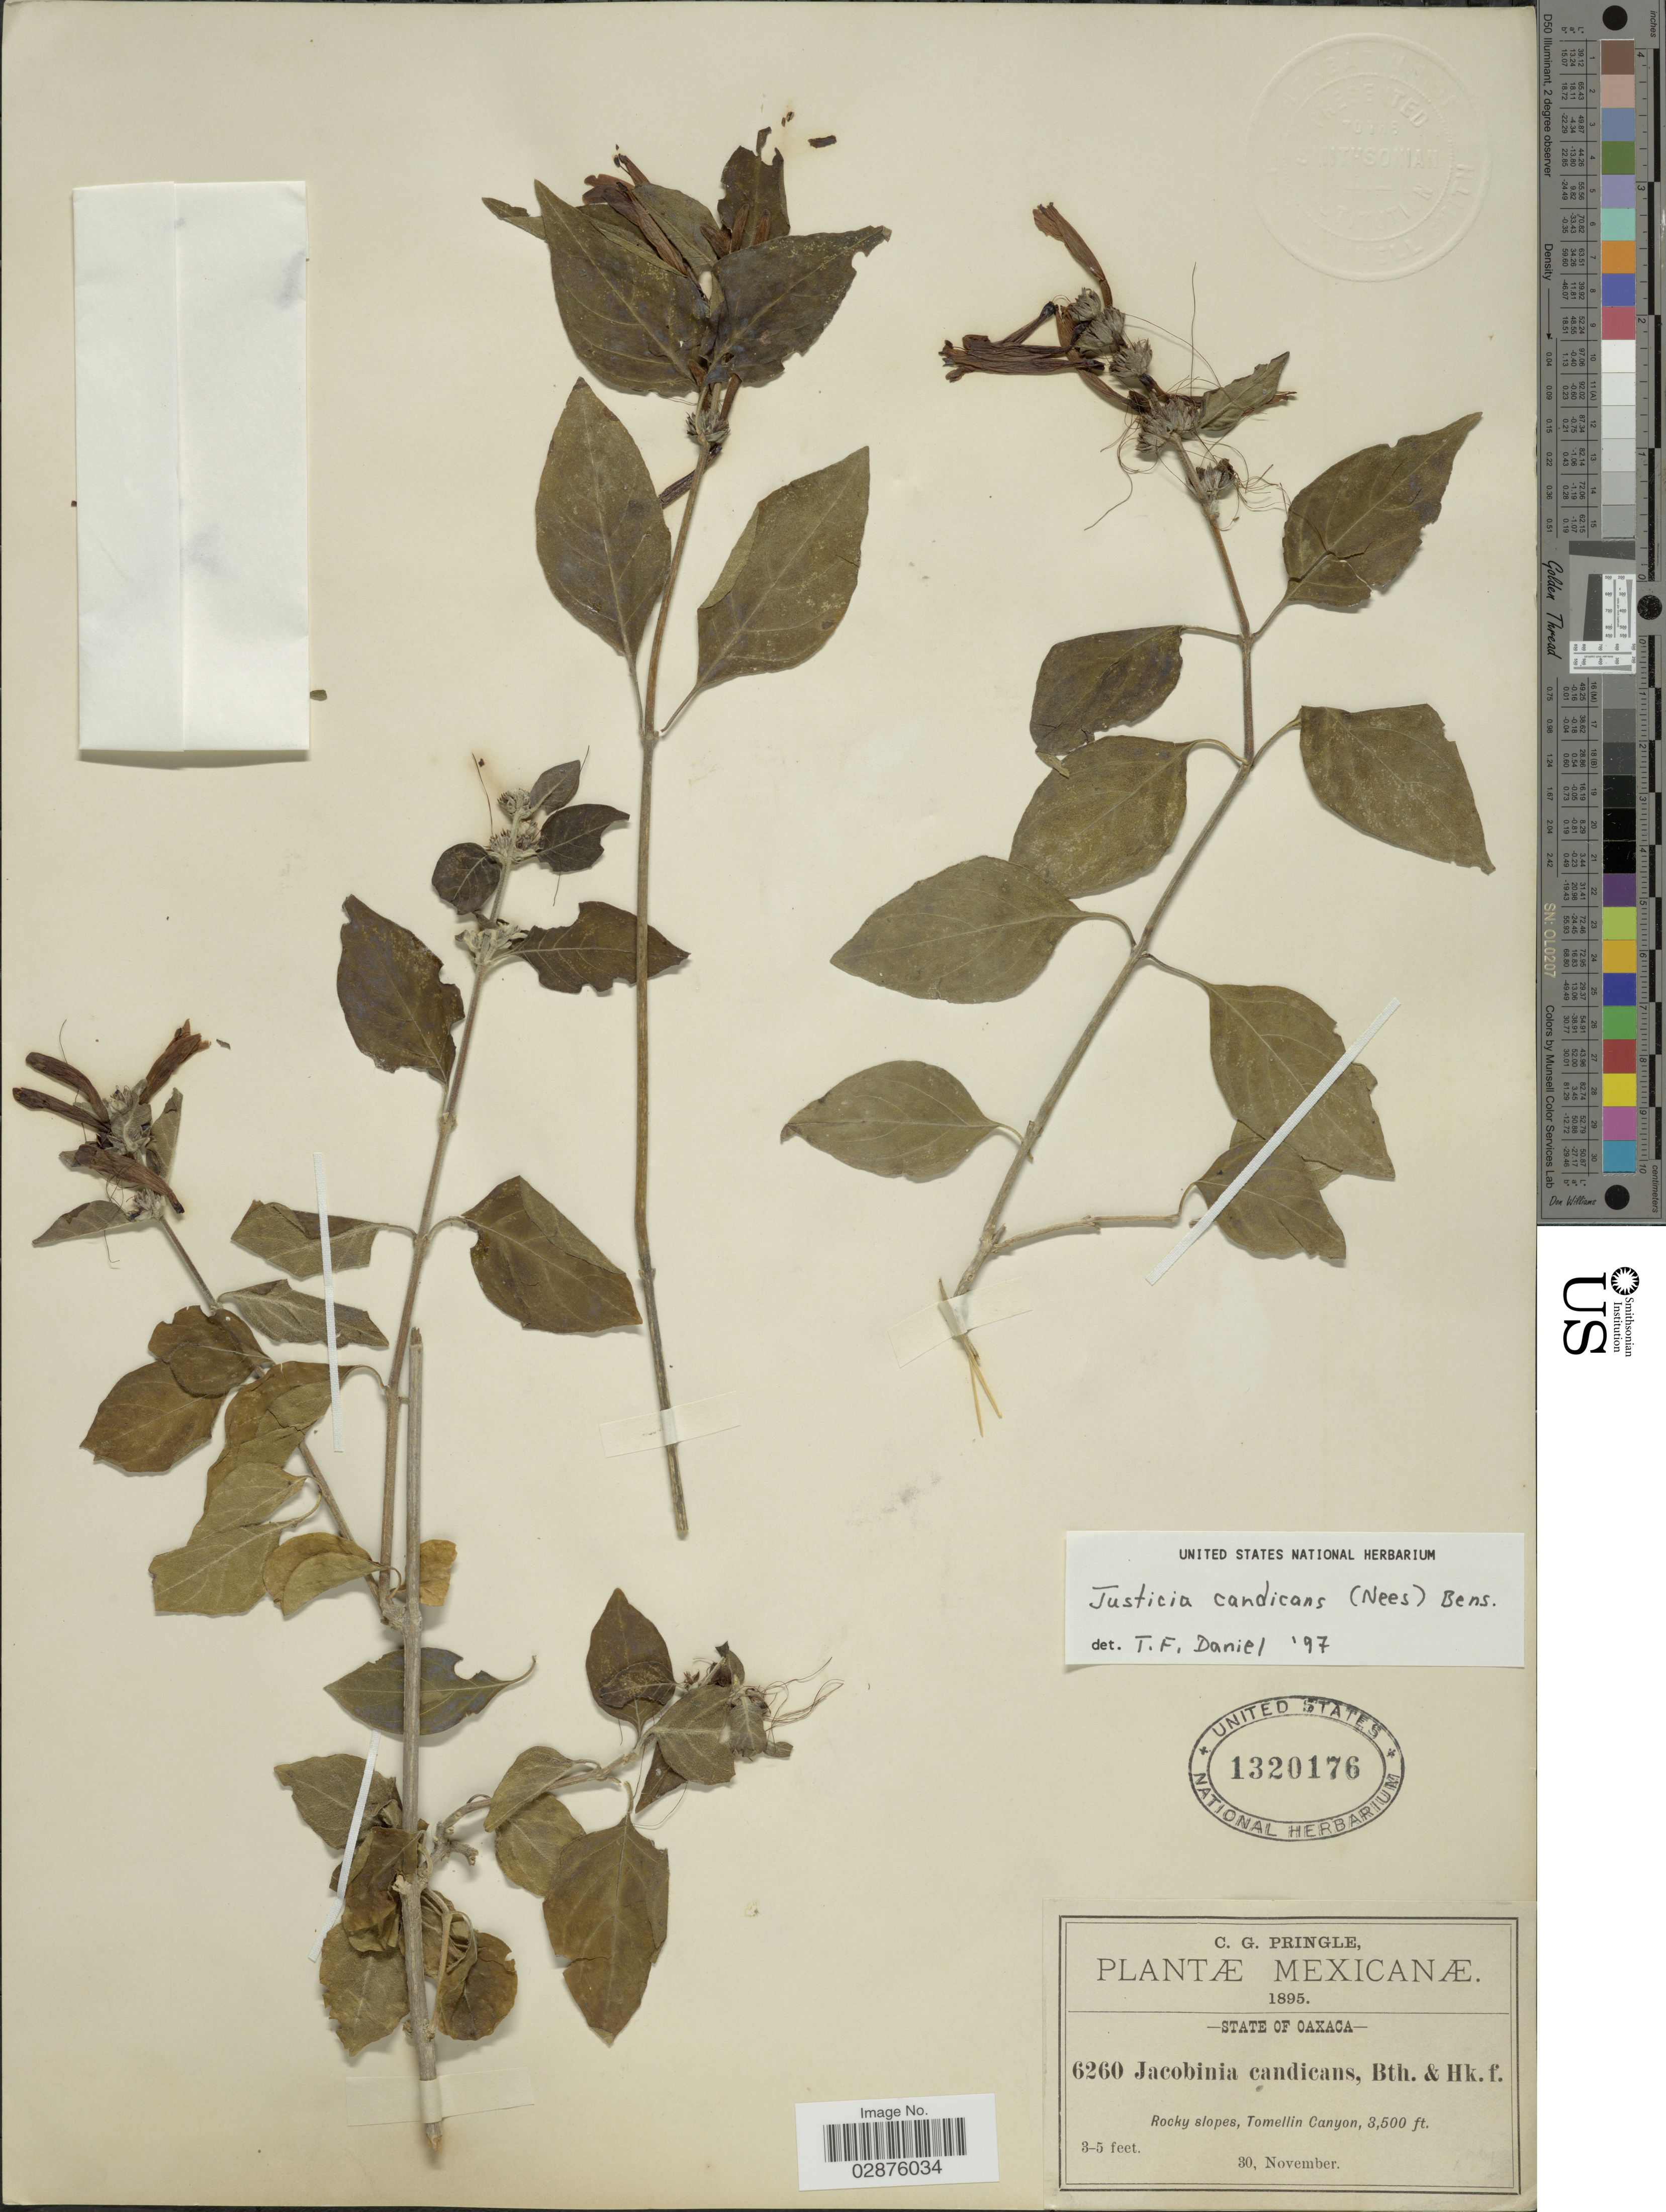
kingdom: Plantae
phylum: Tracheophyta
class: Magnoliopsida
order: Lamiales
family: Acanthaceae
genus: Justicia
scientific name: Justicia candicans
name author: (Nees) L.D. Benson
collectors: C. G. Pringle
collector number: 6260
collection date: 1895-11-30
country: Mexico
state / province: Oaxaca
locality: State of Oaxaca, Rocky slopes, Tomellin Canyon.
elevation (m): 1067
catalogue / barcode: US 1320176